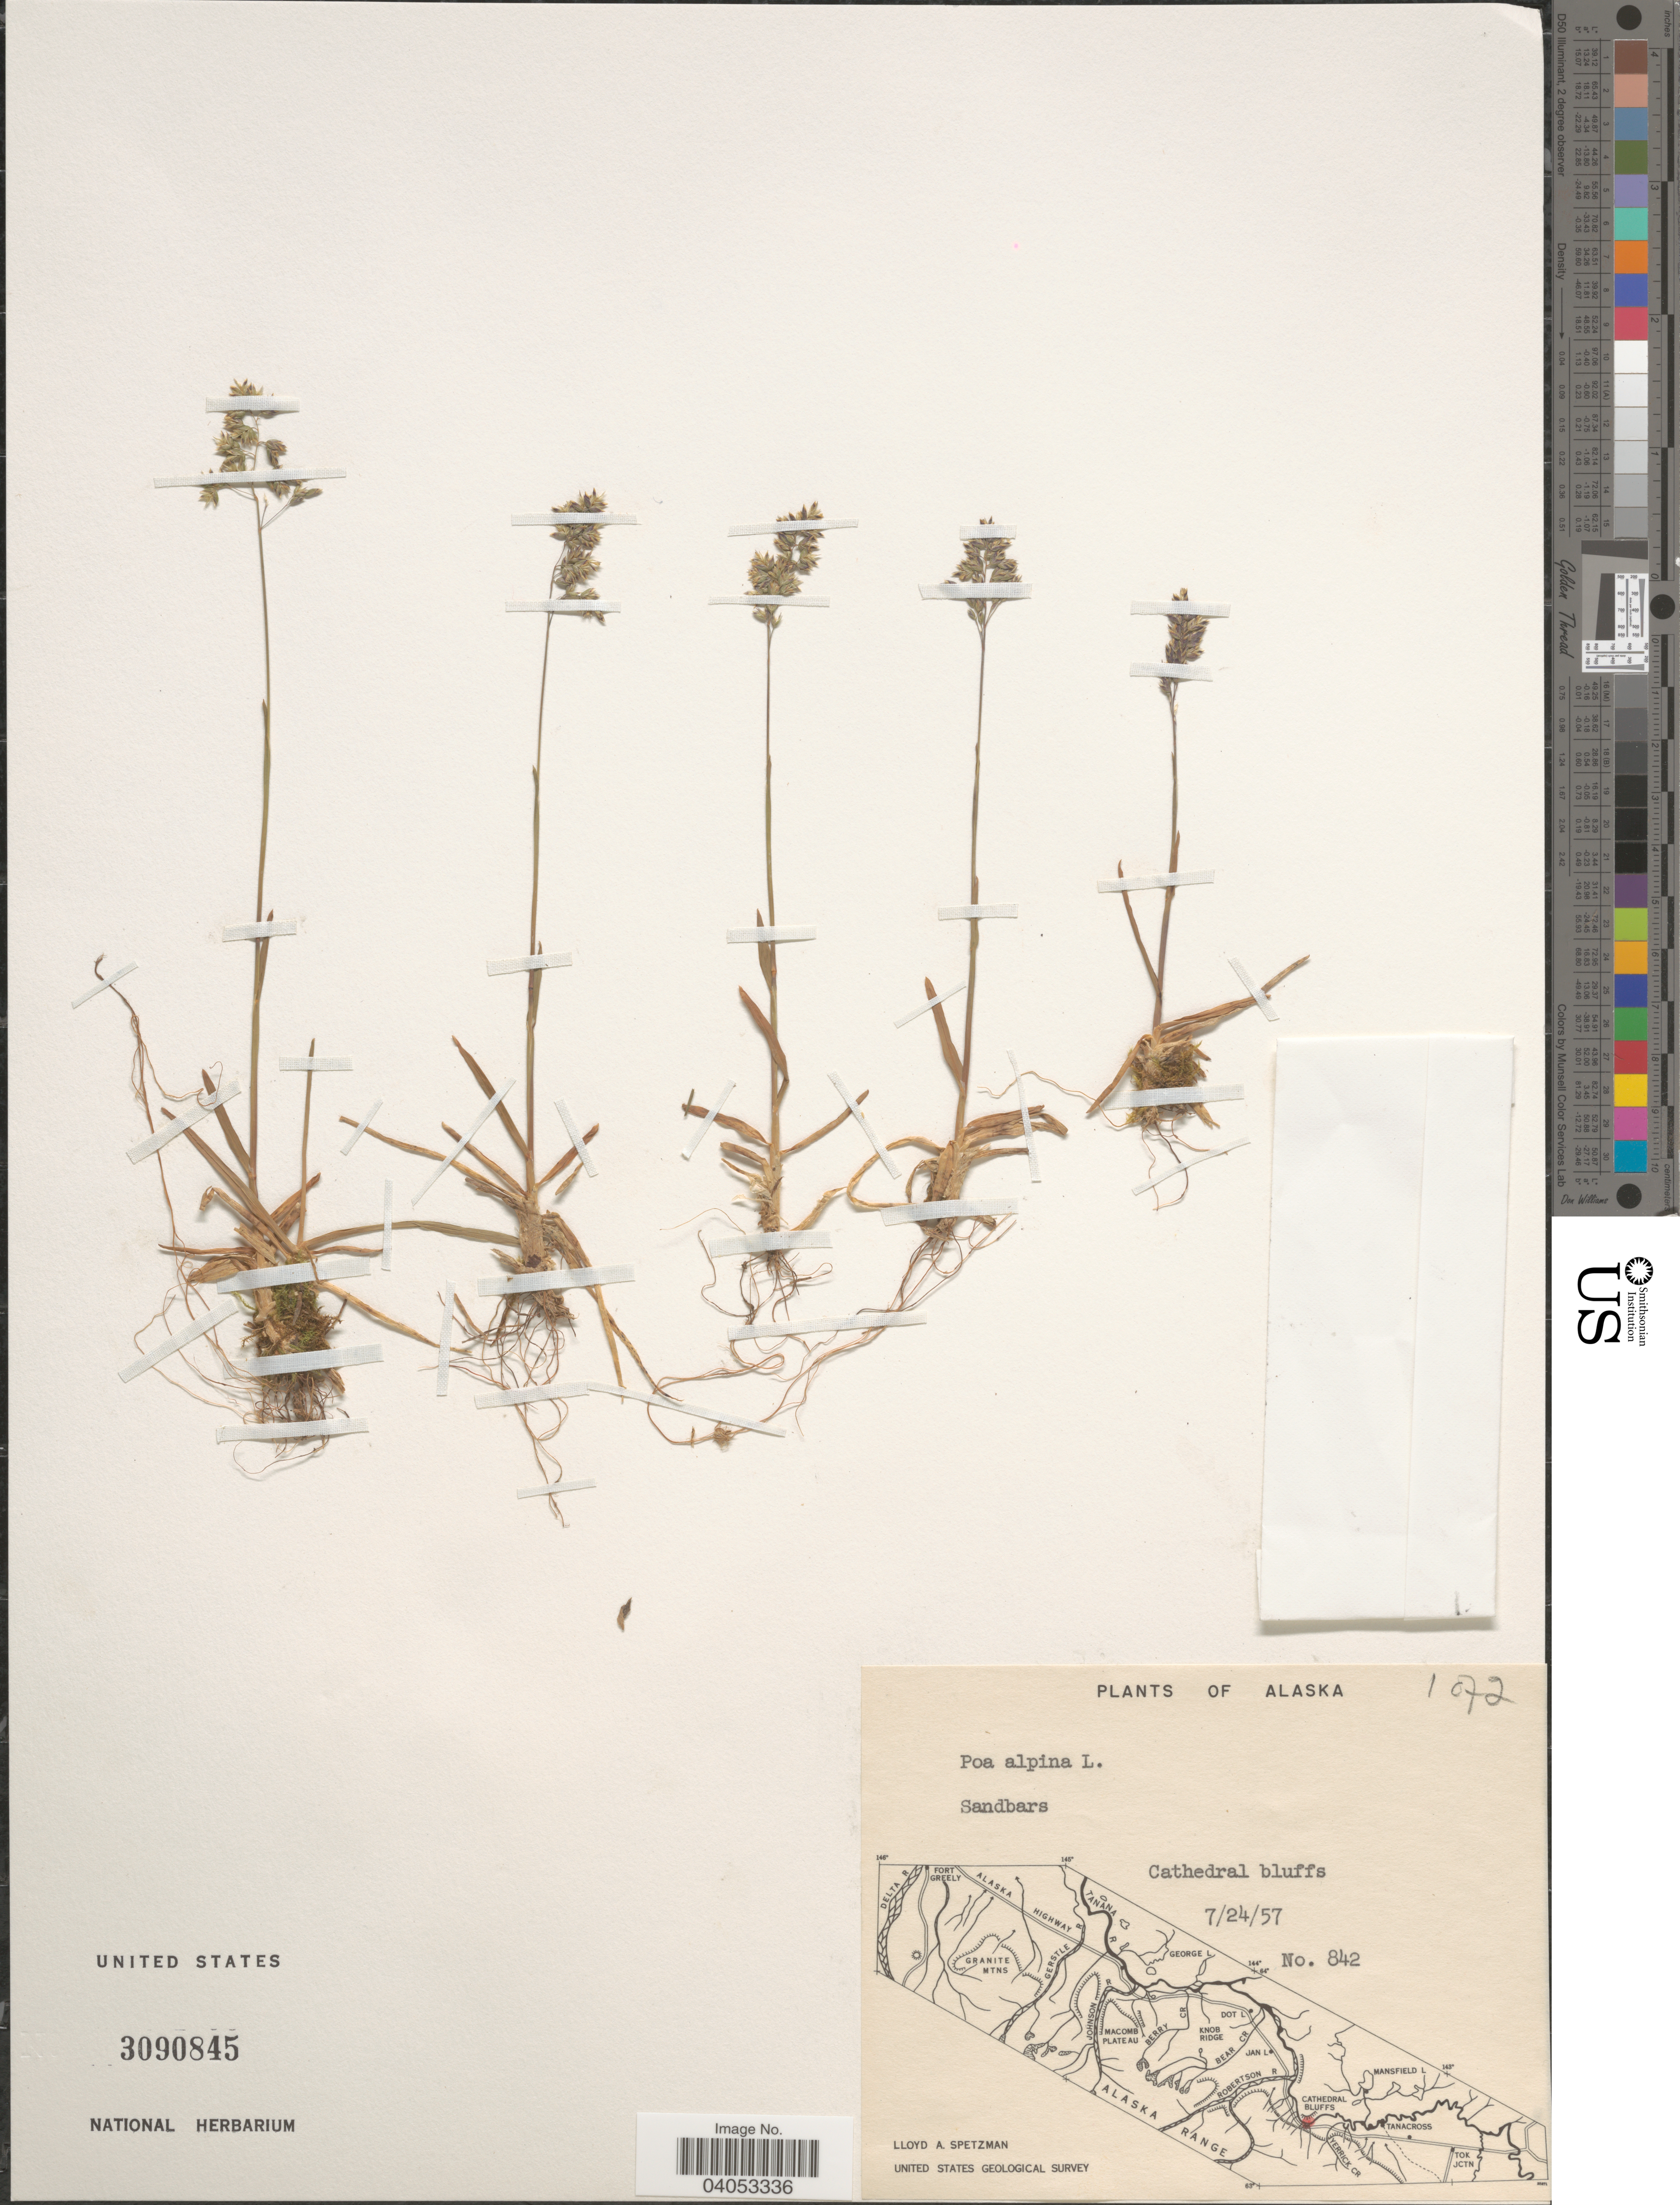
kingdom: Plantae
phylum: Tracheophyta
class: Liliopsida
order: Poales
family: Poaceae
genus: Poa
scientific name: Poa alpina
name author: L.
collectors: L. Spetzman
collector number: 842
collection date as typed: Transcribed d/m/y: 24/7/57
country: United States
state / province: Alaska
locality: Cathedral bluffs.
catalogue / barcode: US 3090845